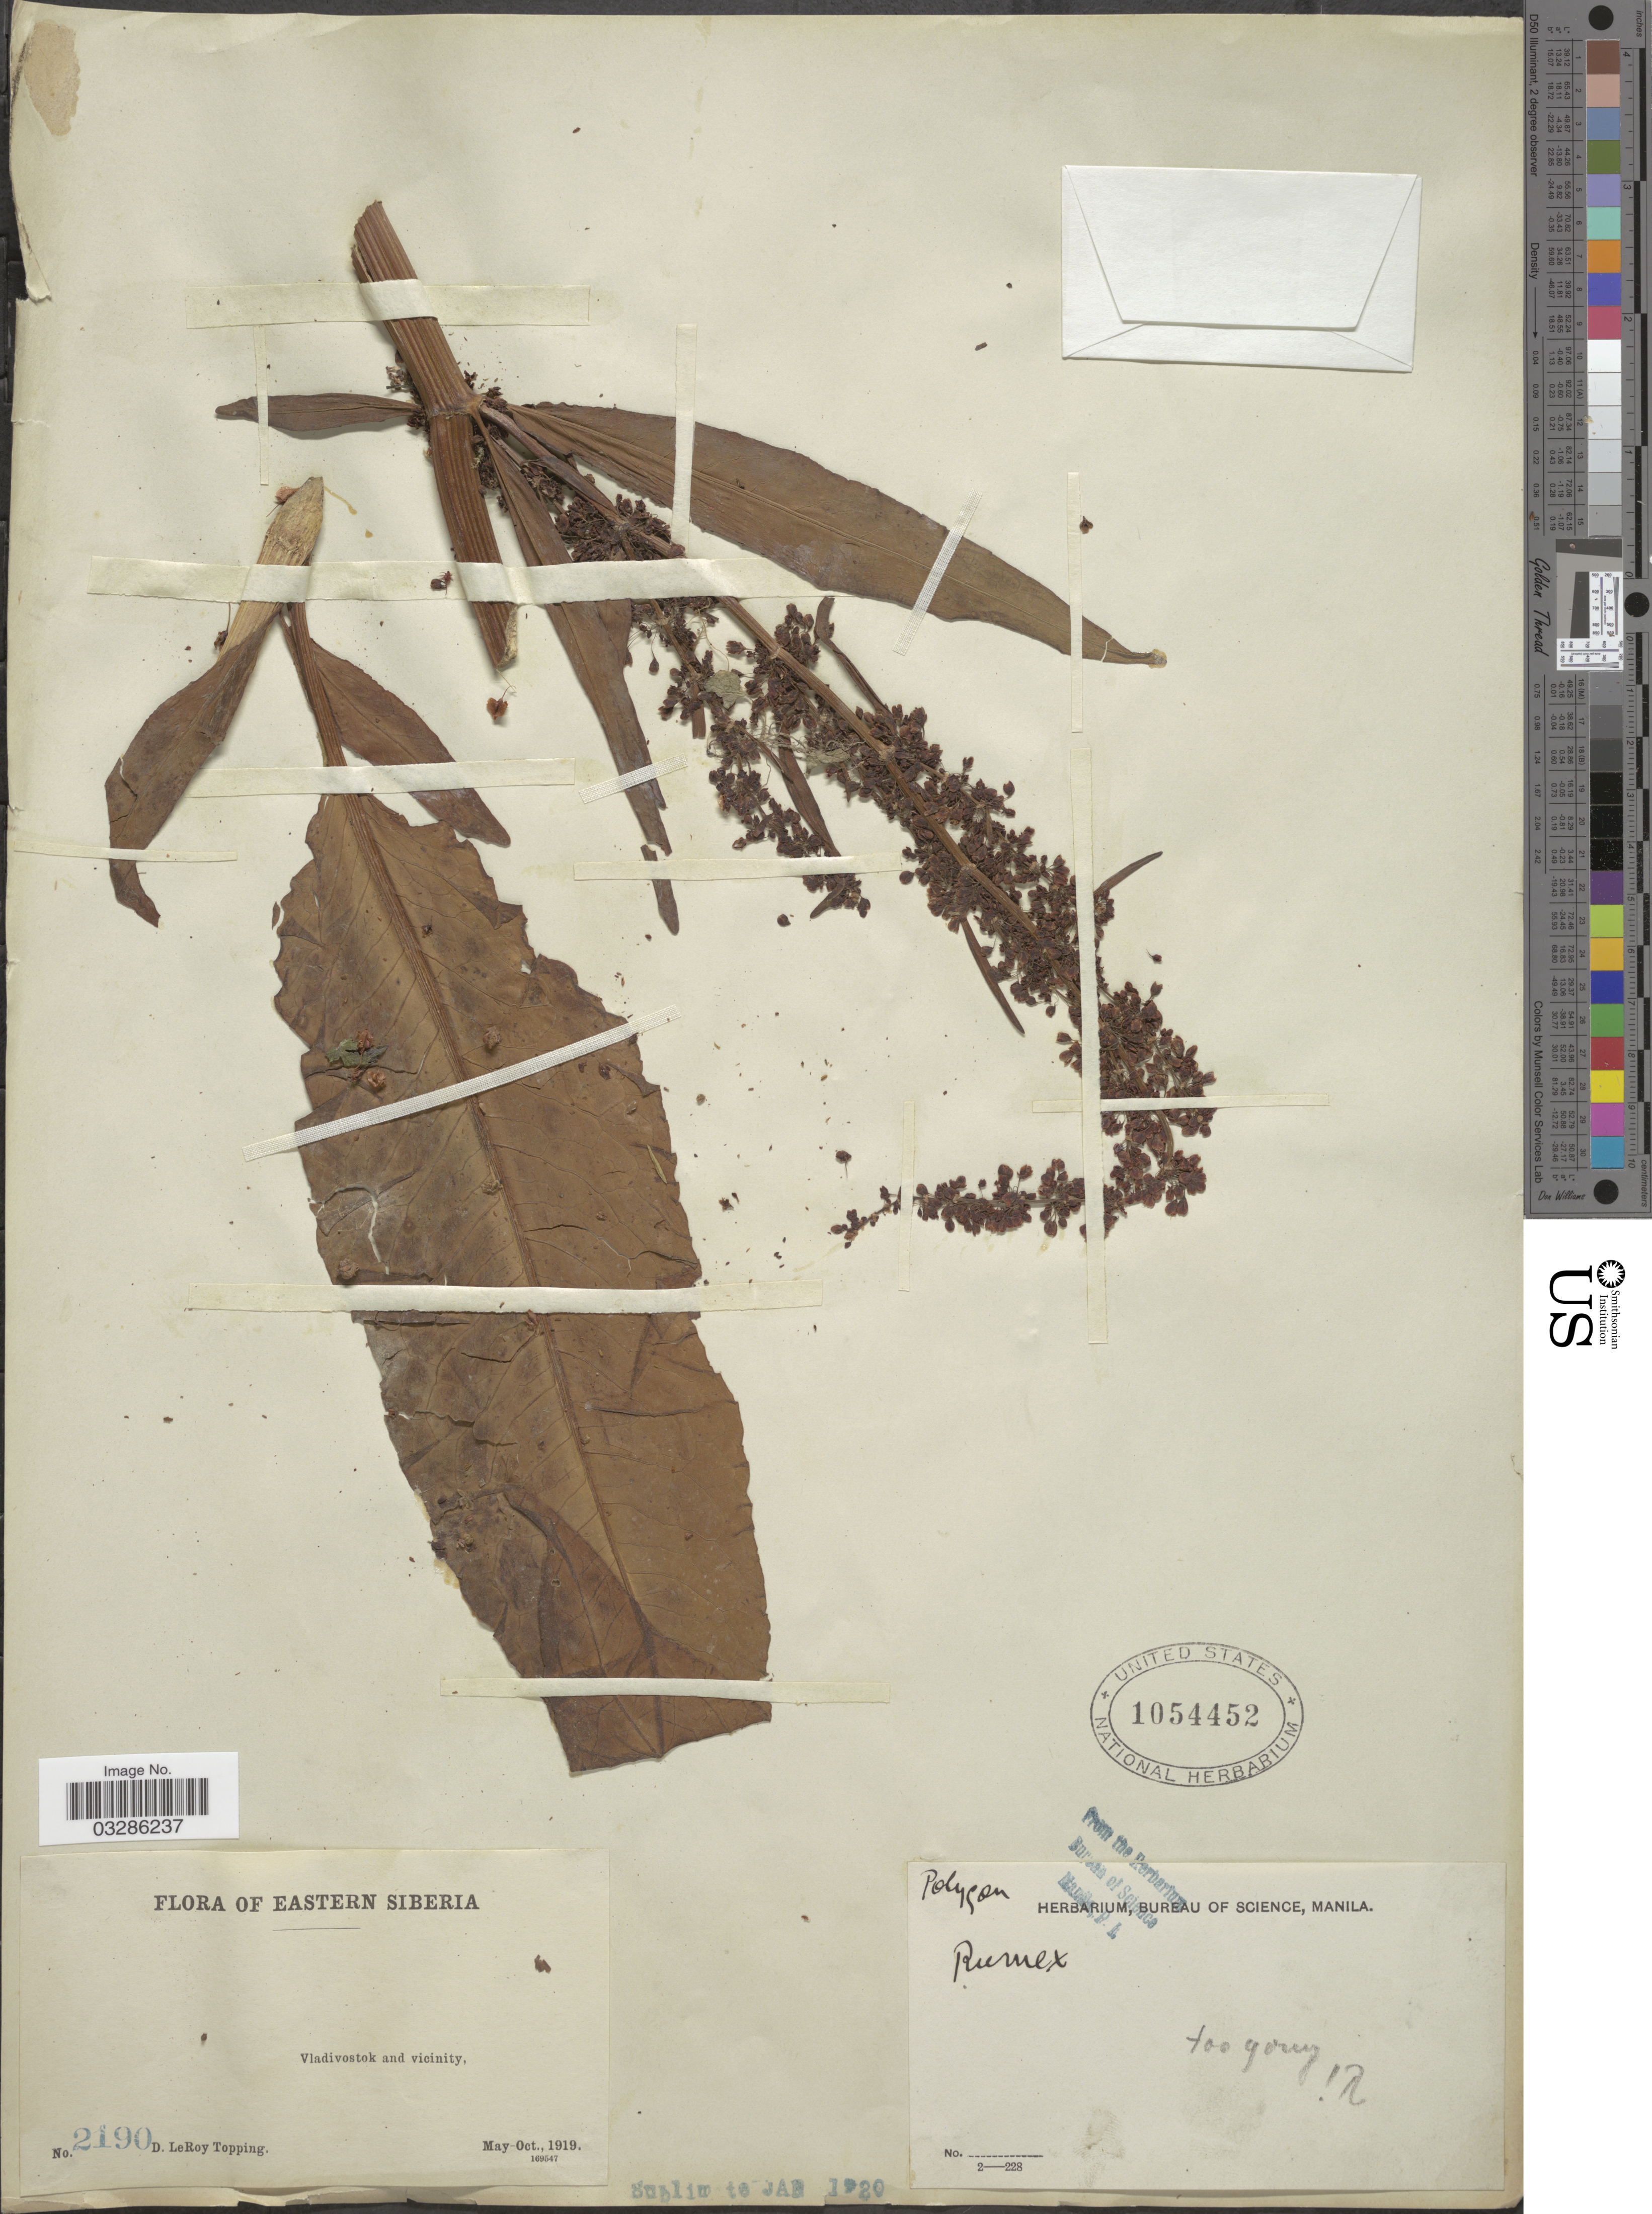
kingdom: Plantae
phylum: Tracheophyta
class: Magnoliopsida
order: Caryophyllales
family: Polygonaceae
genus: Rumex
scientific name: Rumex sp.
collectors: D. L. Topping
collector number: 2190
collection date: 1919-05/1919-10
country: Russian Federation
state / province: Primorsky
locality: Eastern Siberia. Vladivostok and vicinity.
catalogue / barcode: US 1054452